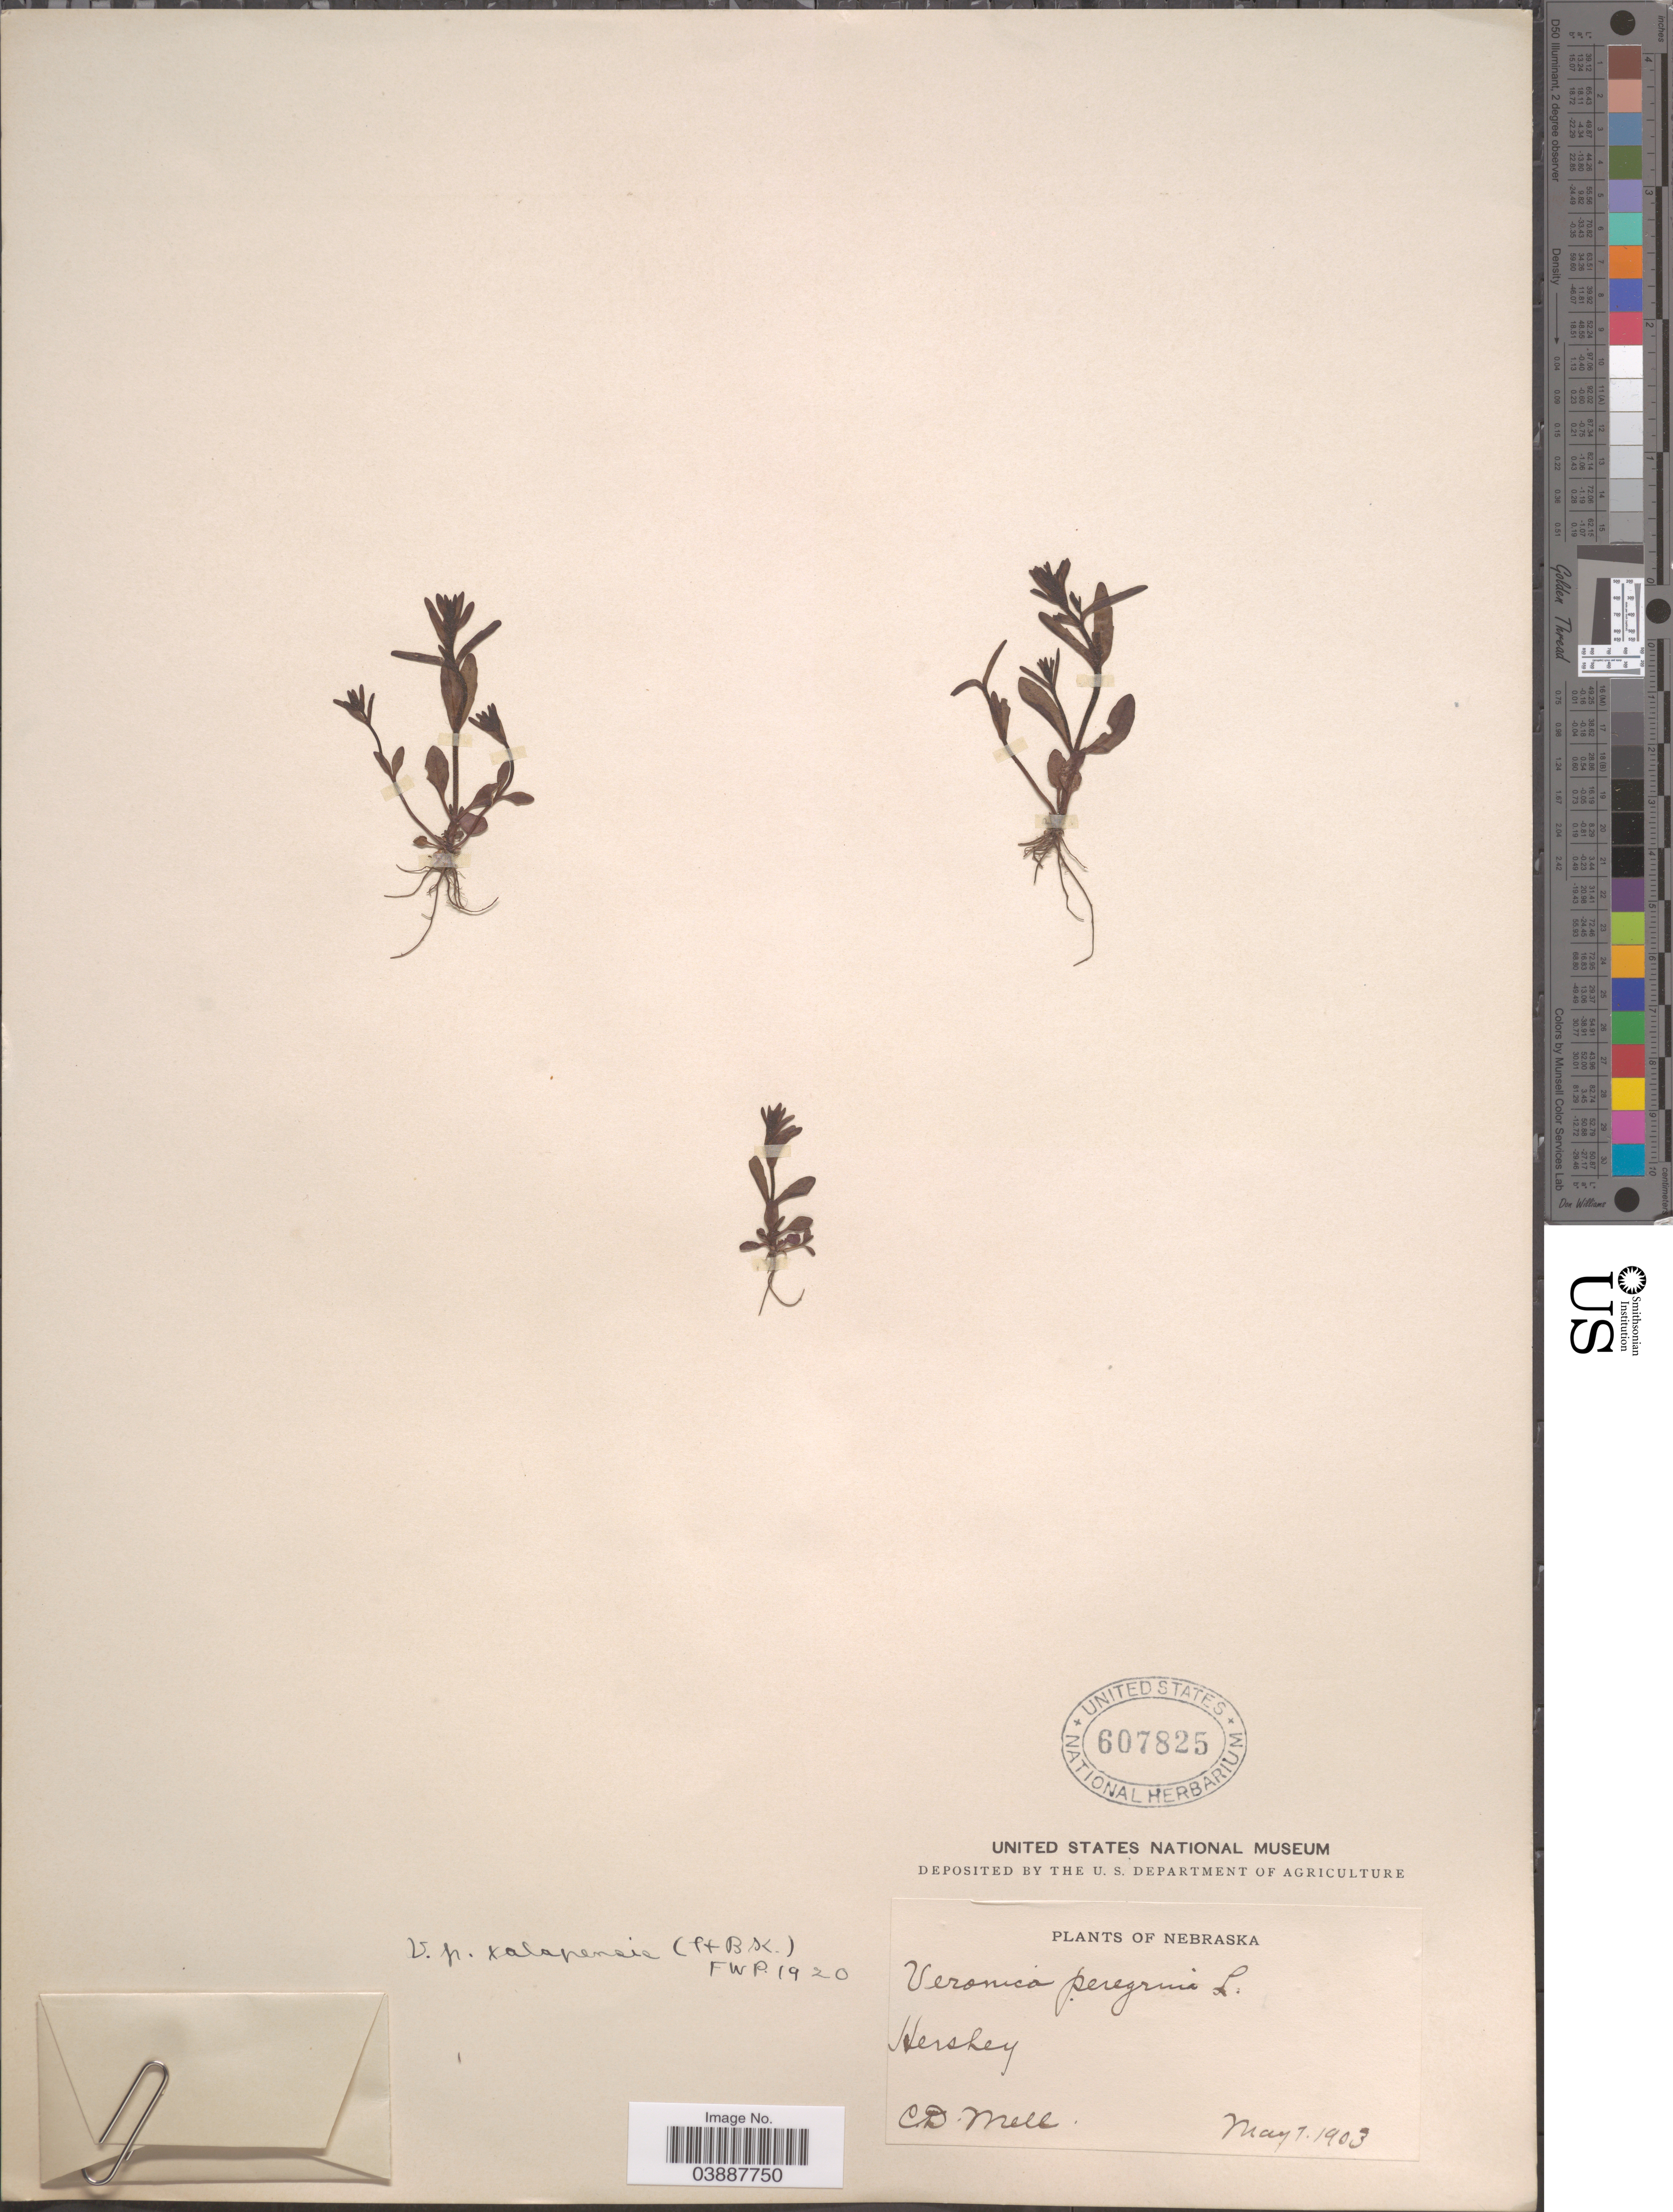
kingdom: Plantae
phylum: Tracheophyta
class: Magnoliopsida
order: Lamiales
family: Plantaginaceae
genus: Veronica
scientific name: Veronica peregrina var. xalapensis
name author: Kunth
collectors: C. D. Mell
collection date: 1903-05-07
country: United States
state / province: Nebraska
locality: Hershey.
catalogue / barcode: US 607825